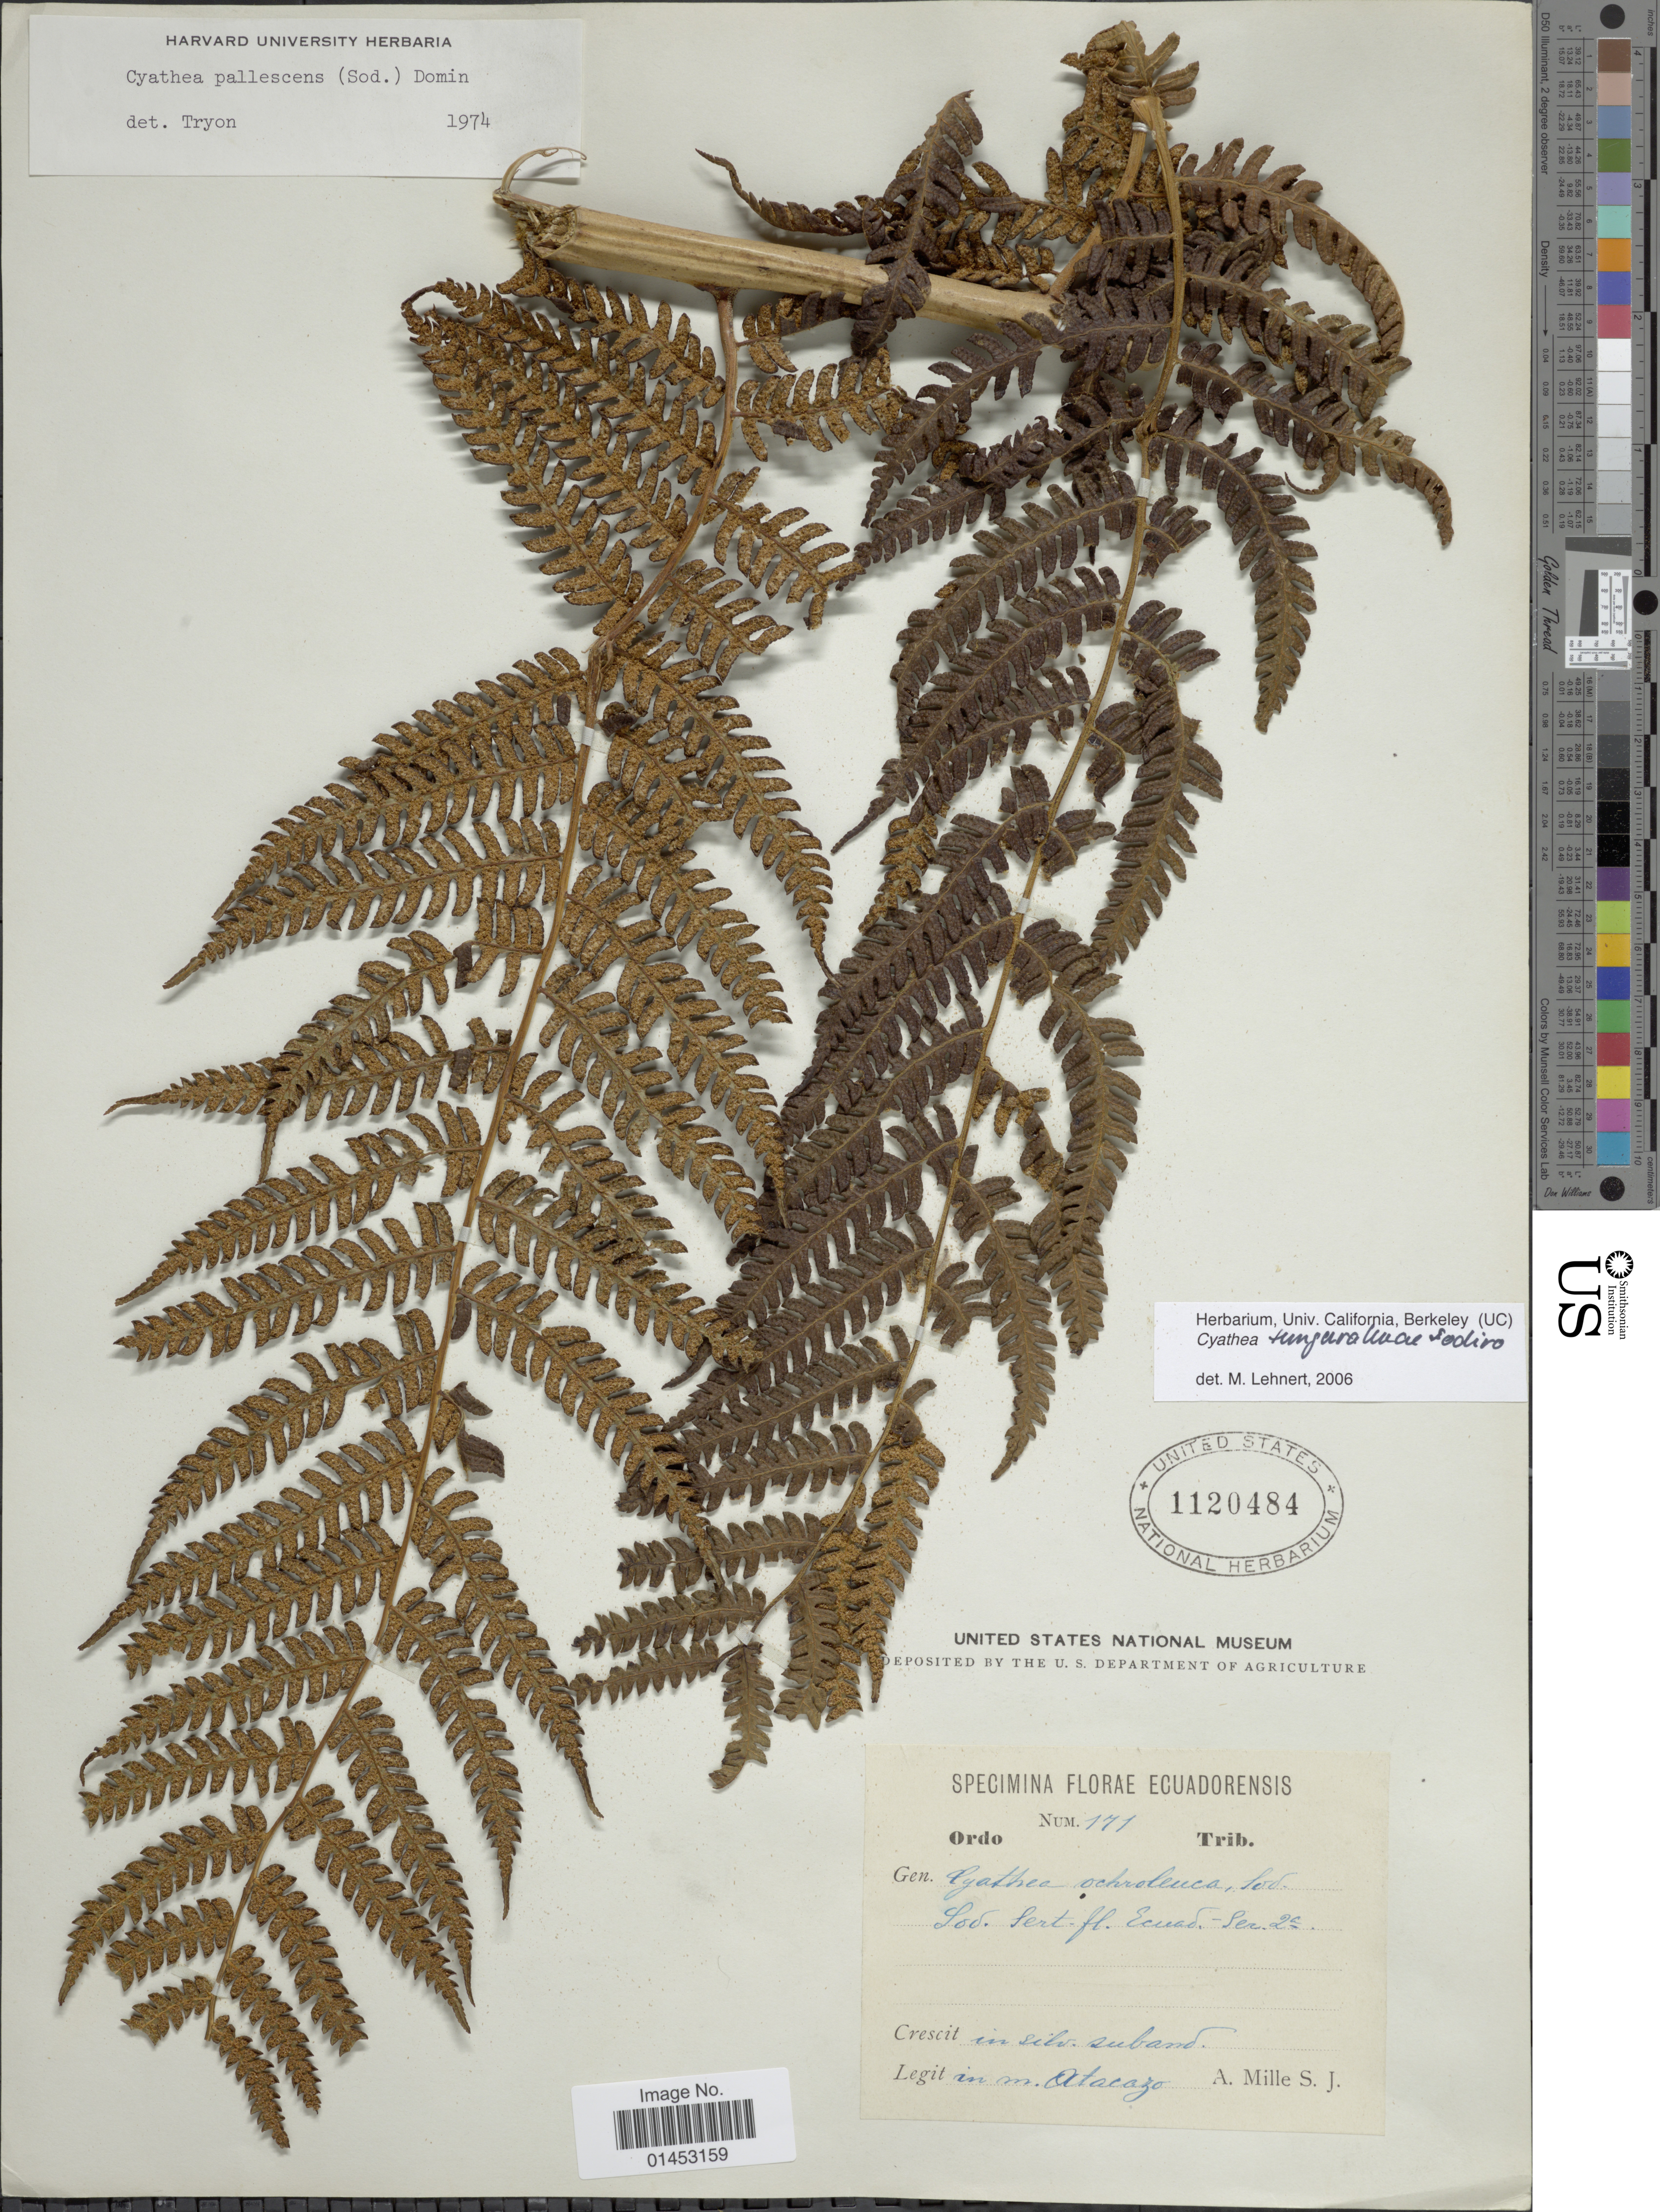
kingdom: Plantae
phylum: Tracheophyta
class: Polypodiopsida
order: Cyatheales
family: Cyatheaceae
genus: Cyathea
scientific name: Cyathea tungurahua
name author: Sodiro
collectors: A. Mille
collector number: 171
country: Ecuador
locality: Ecuadorensis,crescit in silv. subaud, in m. Atacazo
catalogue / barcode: US 1120484